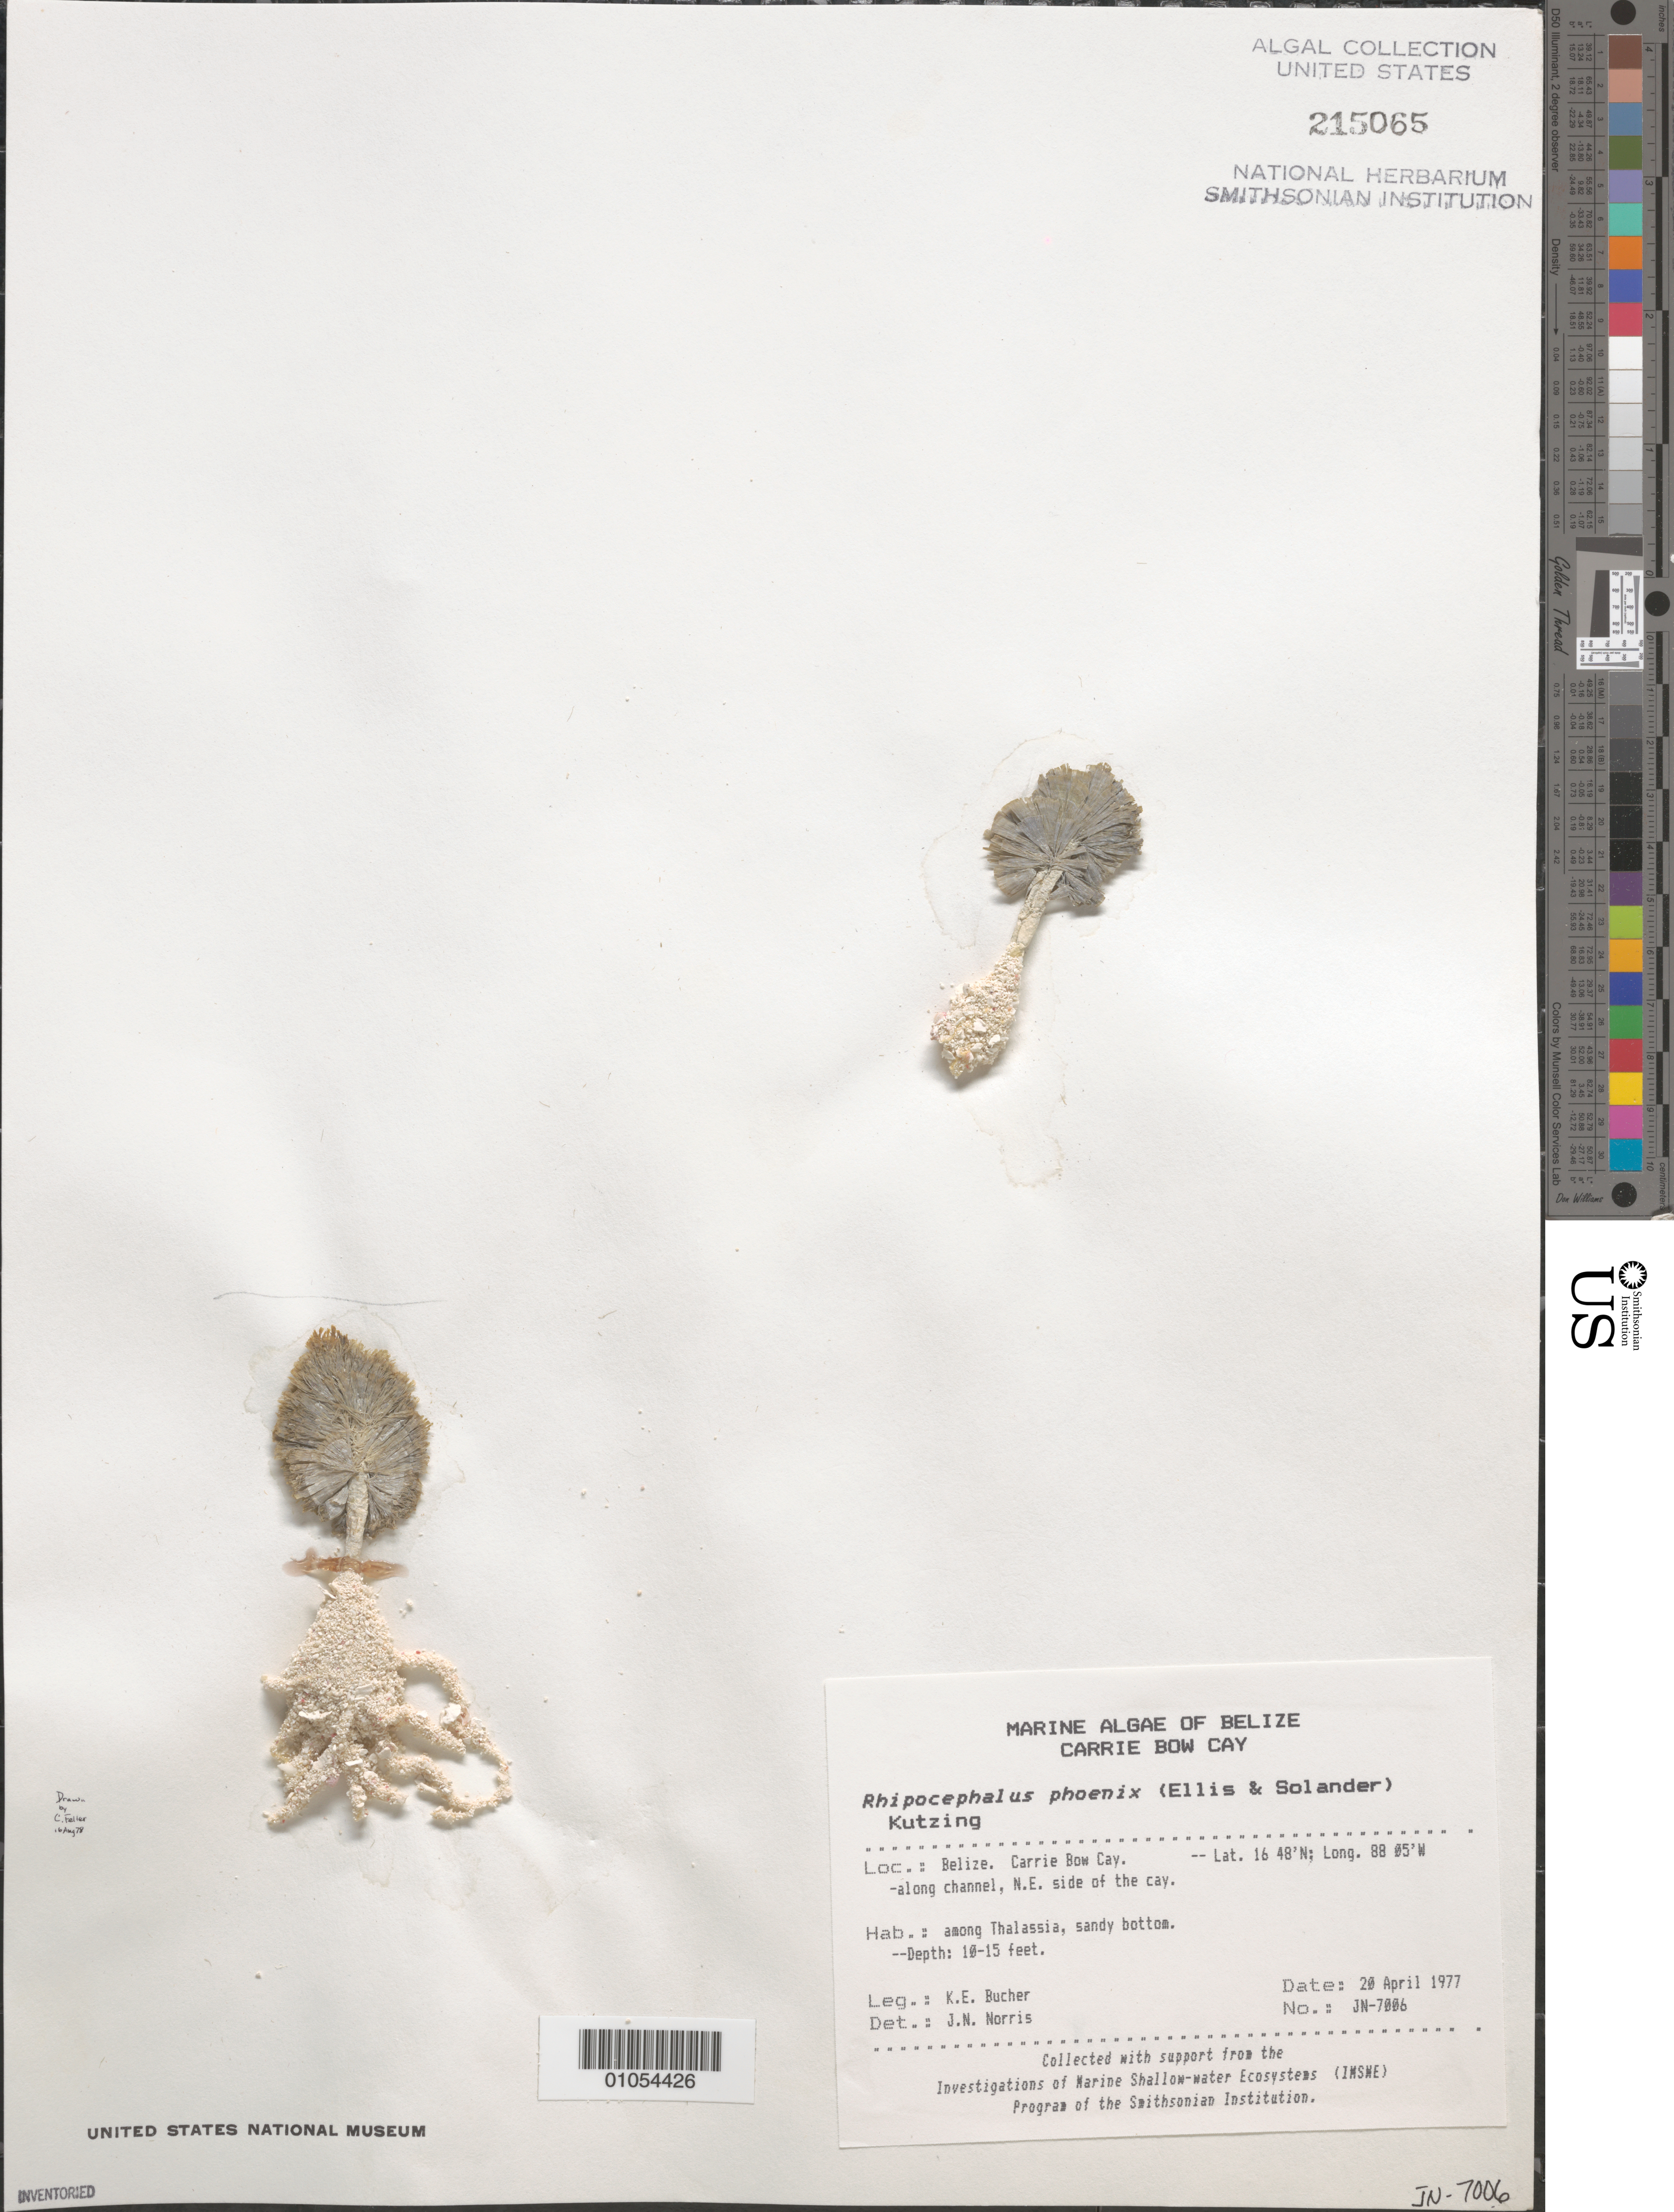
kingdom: Plantae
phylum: Chlorophyta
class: Ulvophyceae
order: Bryopsidales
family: Udoteaceae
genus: Rhipocephalus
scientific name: Rhipocephalus phoenix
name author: (J. Ellis & Sol.) Kütz.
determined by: Norris, James N.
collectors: K. E. Bucher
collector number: JN-7006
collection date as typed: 20 Apr 1977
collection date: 1977-04-20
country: Belize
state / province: Stann Creek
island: Carrie Bow Cay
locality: Along channel, northeast side of Carrie Bow Cay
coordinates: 16 48'N, 88 05'W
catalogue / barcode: US 215065